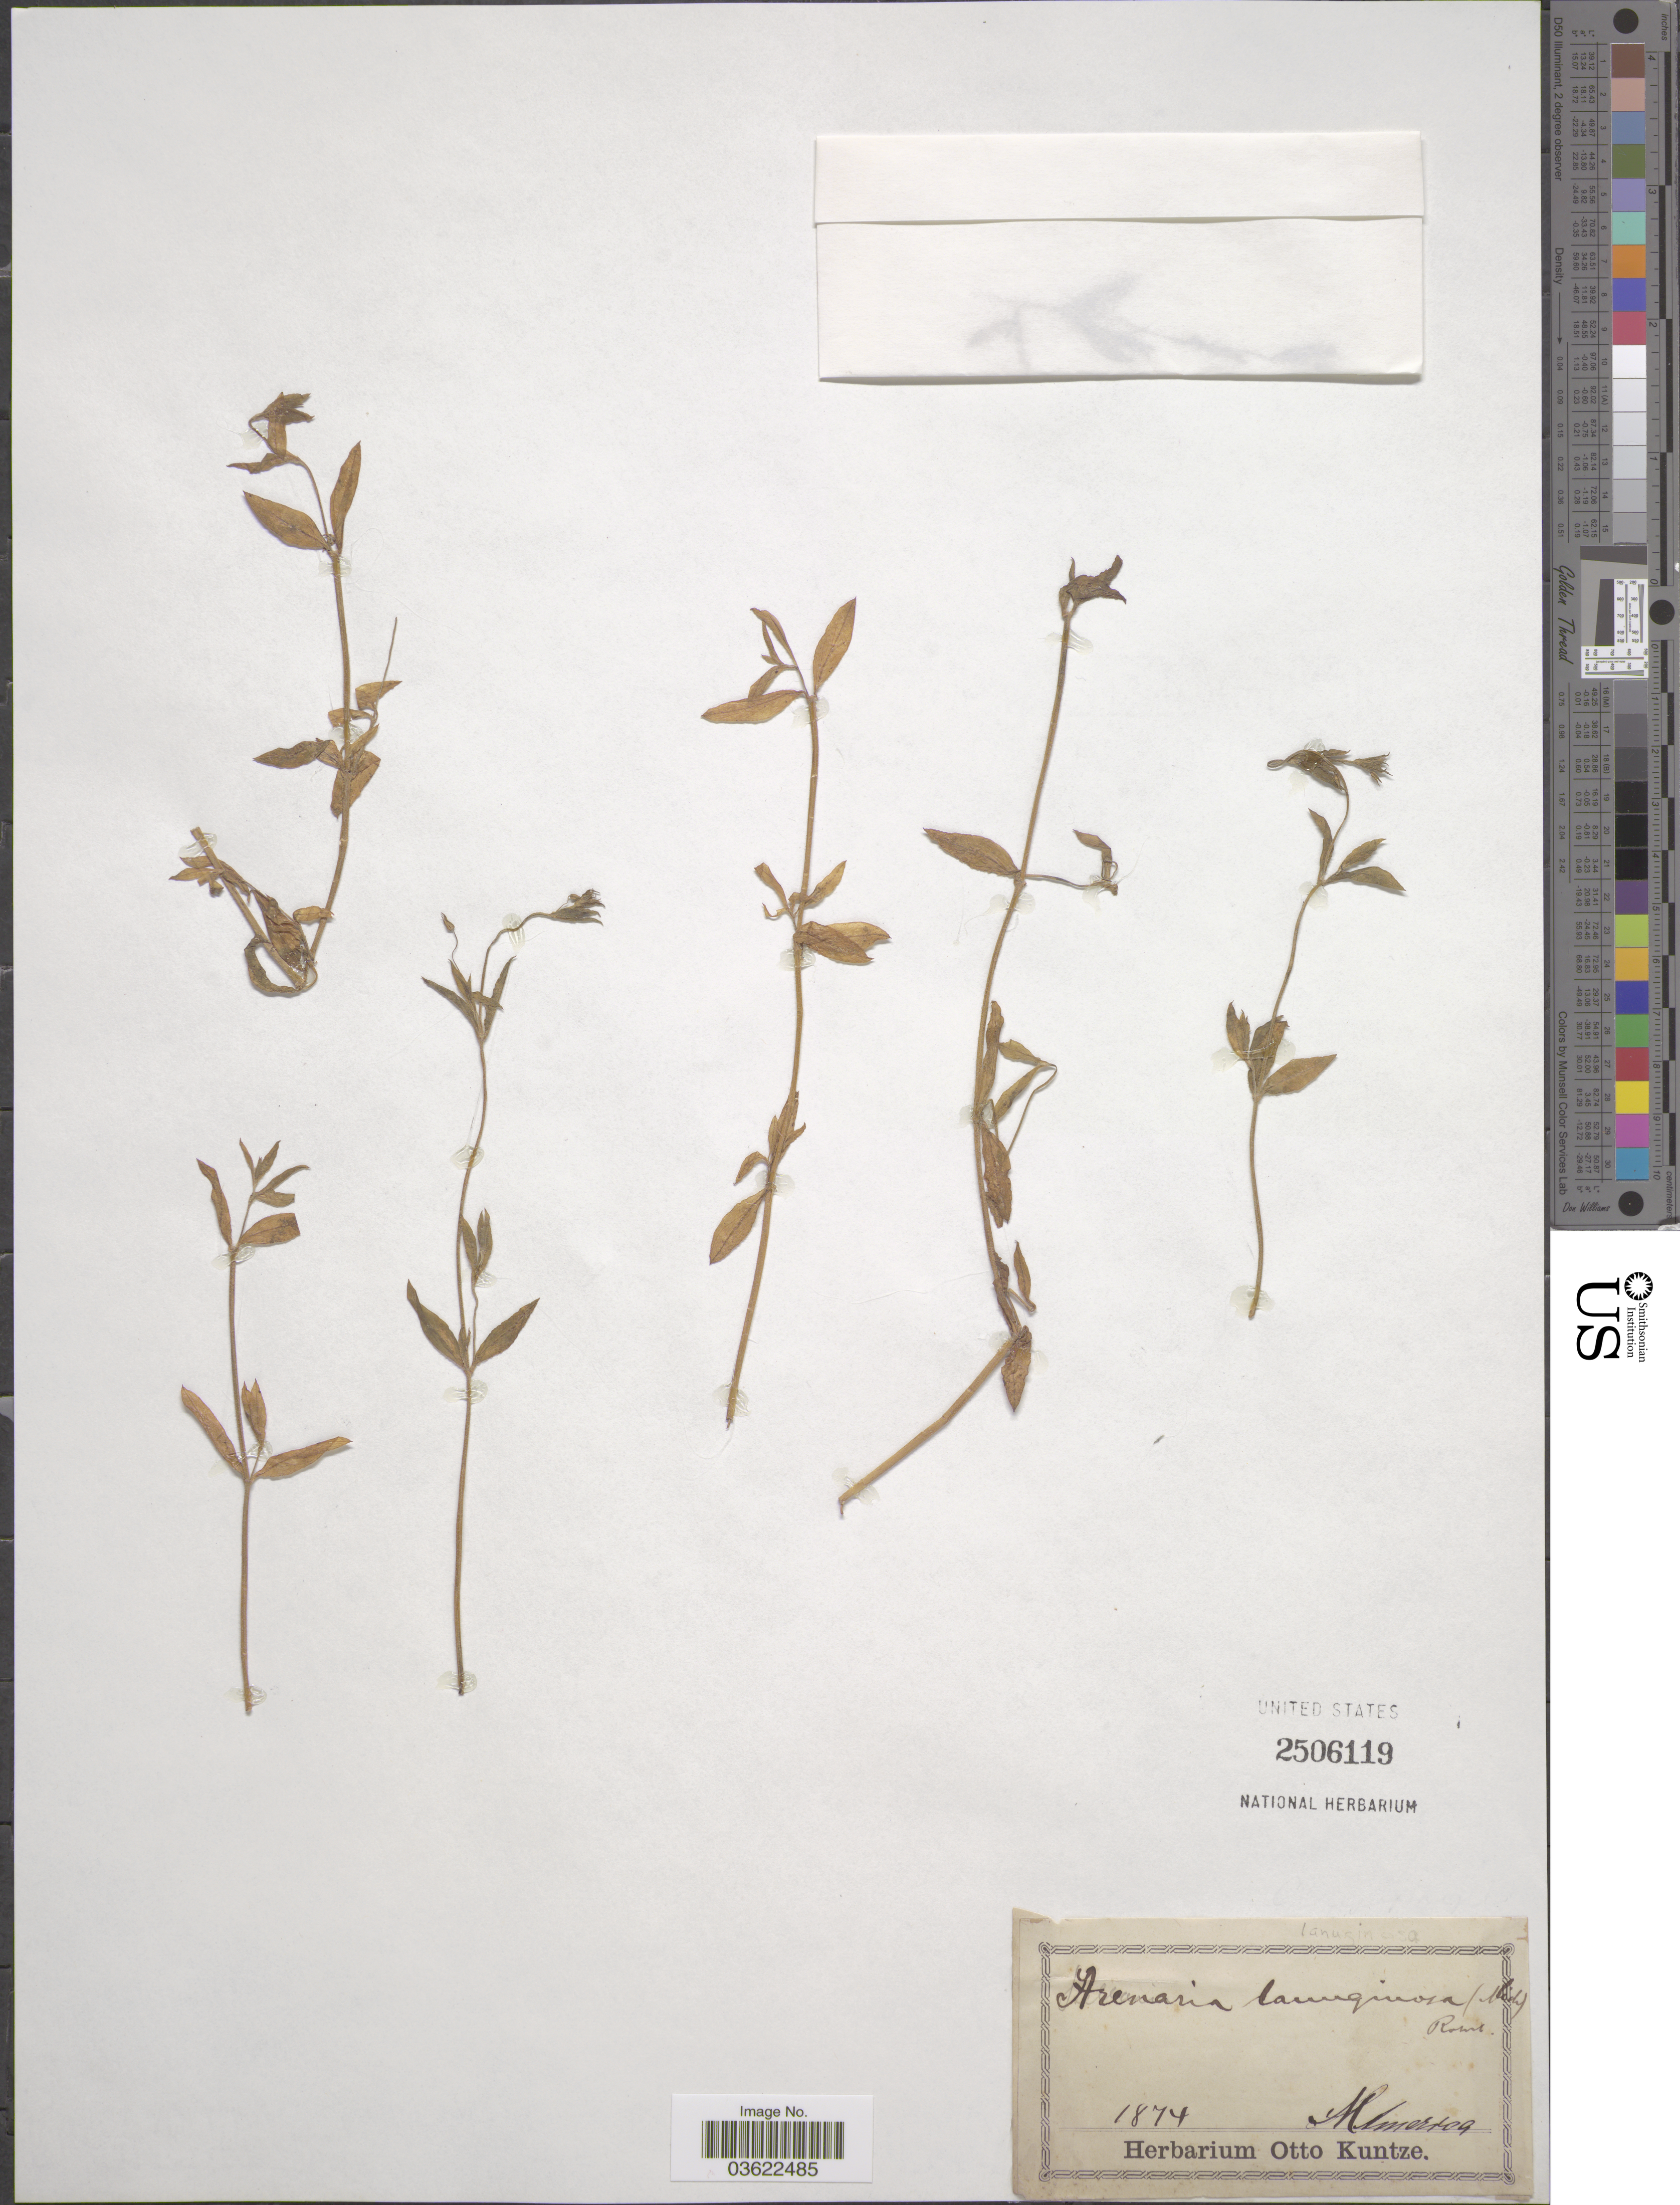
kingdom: Plantae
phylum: Tracheophyta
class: Magnoliopsida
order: Caryophyllales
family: Caryophyllaceae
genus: Arenaria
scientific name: Arenaria lanuginosa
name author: (Michx.) Rohrb.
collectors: ex herb. Otto Kuntze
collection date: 1874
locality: Malmerroa. [interpreted]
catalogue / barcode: US 2506119